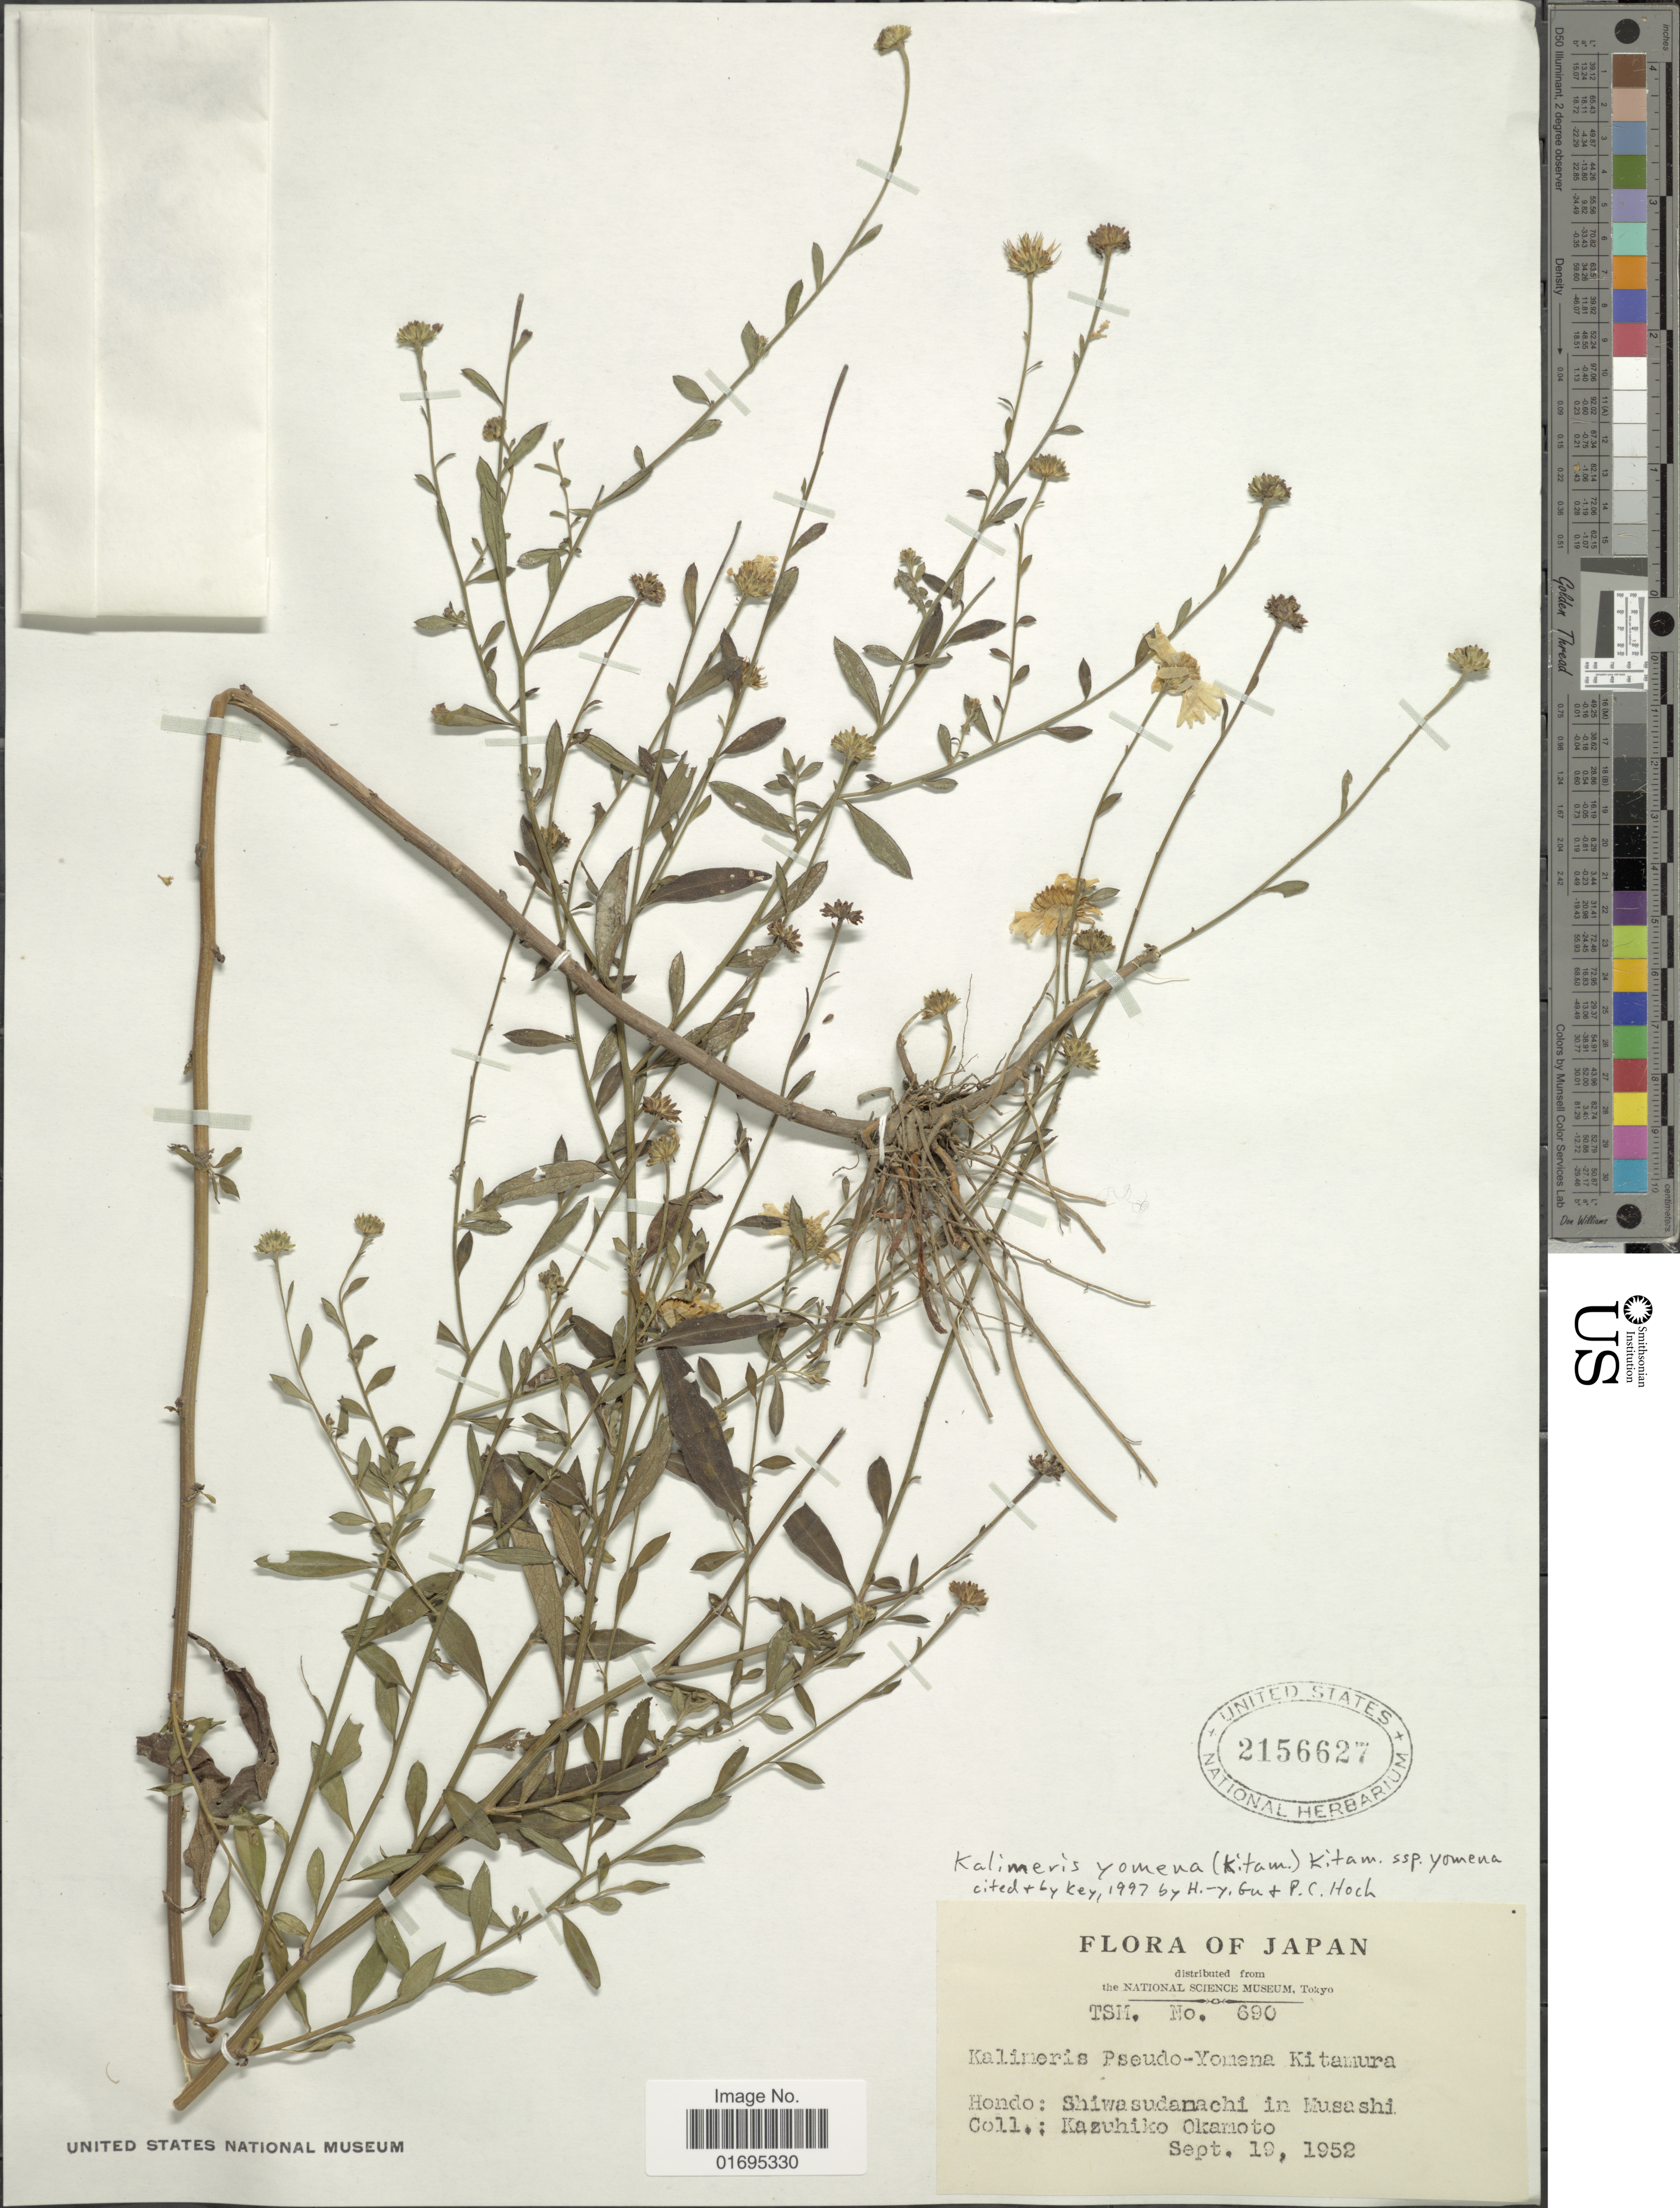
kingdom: Plantae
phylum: Tracheophyta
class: Magnoliopsida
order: Asterales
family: Asteraceae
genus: Kalimeris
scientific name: Kalimeris yomena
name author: (Kitam.) Kitam.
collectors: K. Okamoto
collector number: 690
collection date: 1952-09-19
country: Japan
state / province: Saitama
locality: Hondo: Shiwasudamachi in Musashi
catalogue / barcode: US 2156627